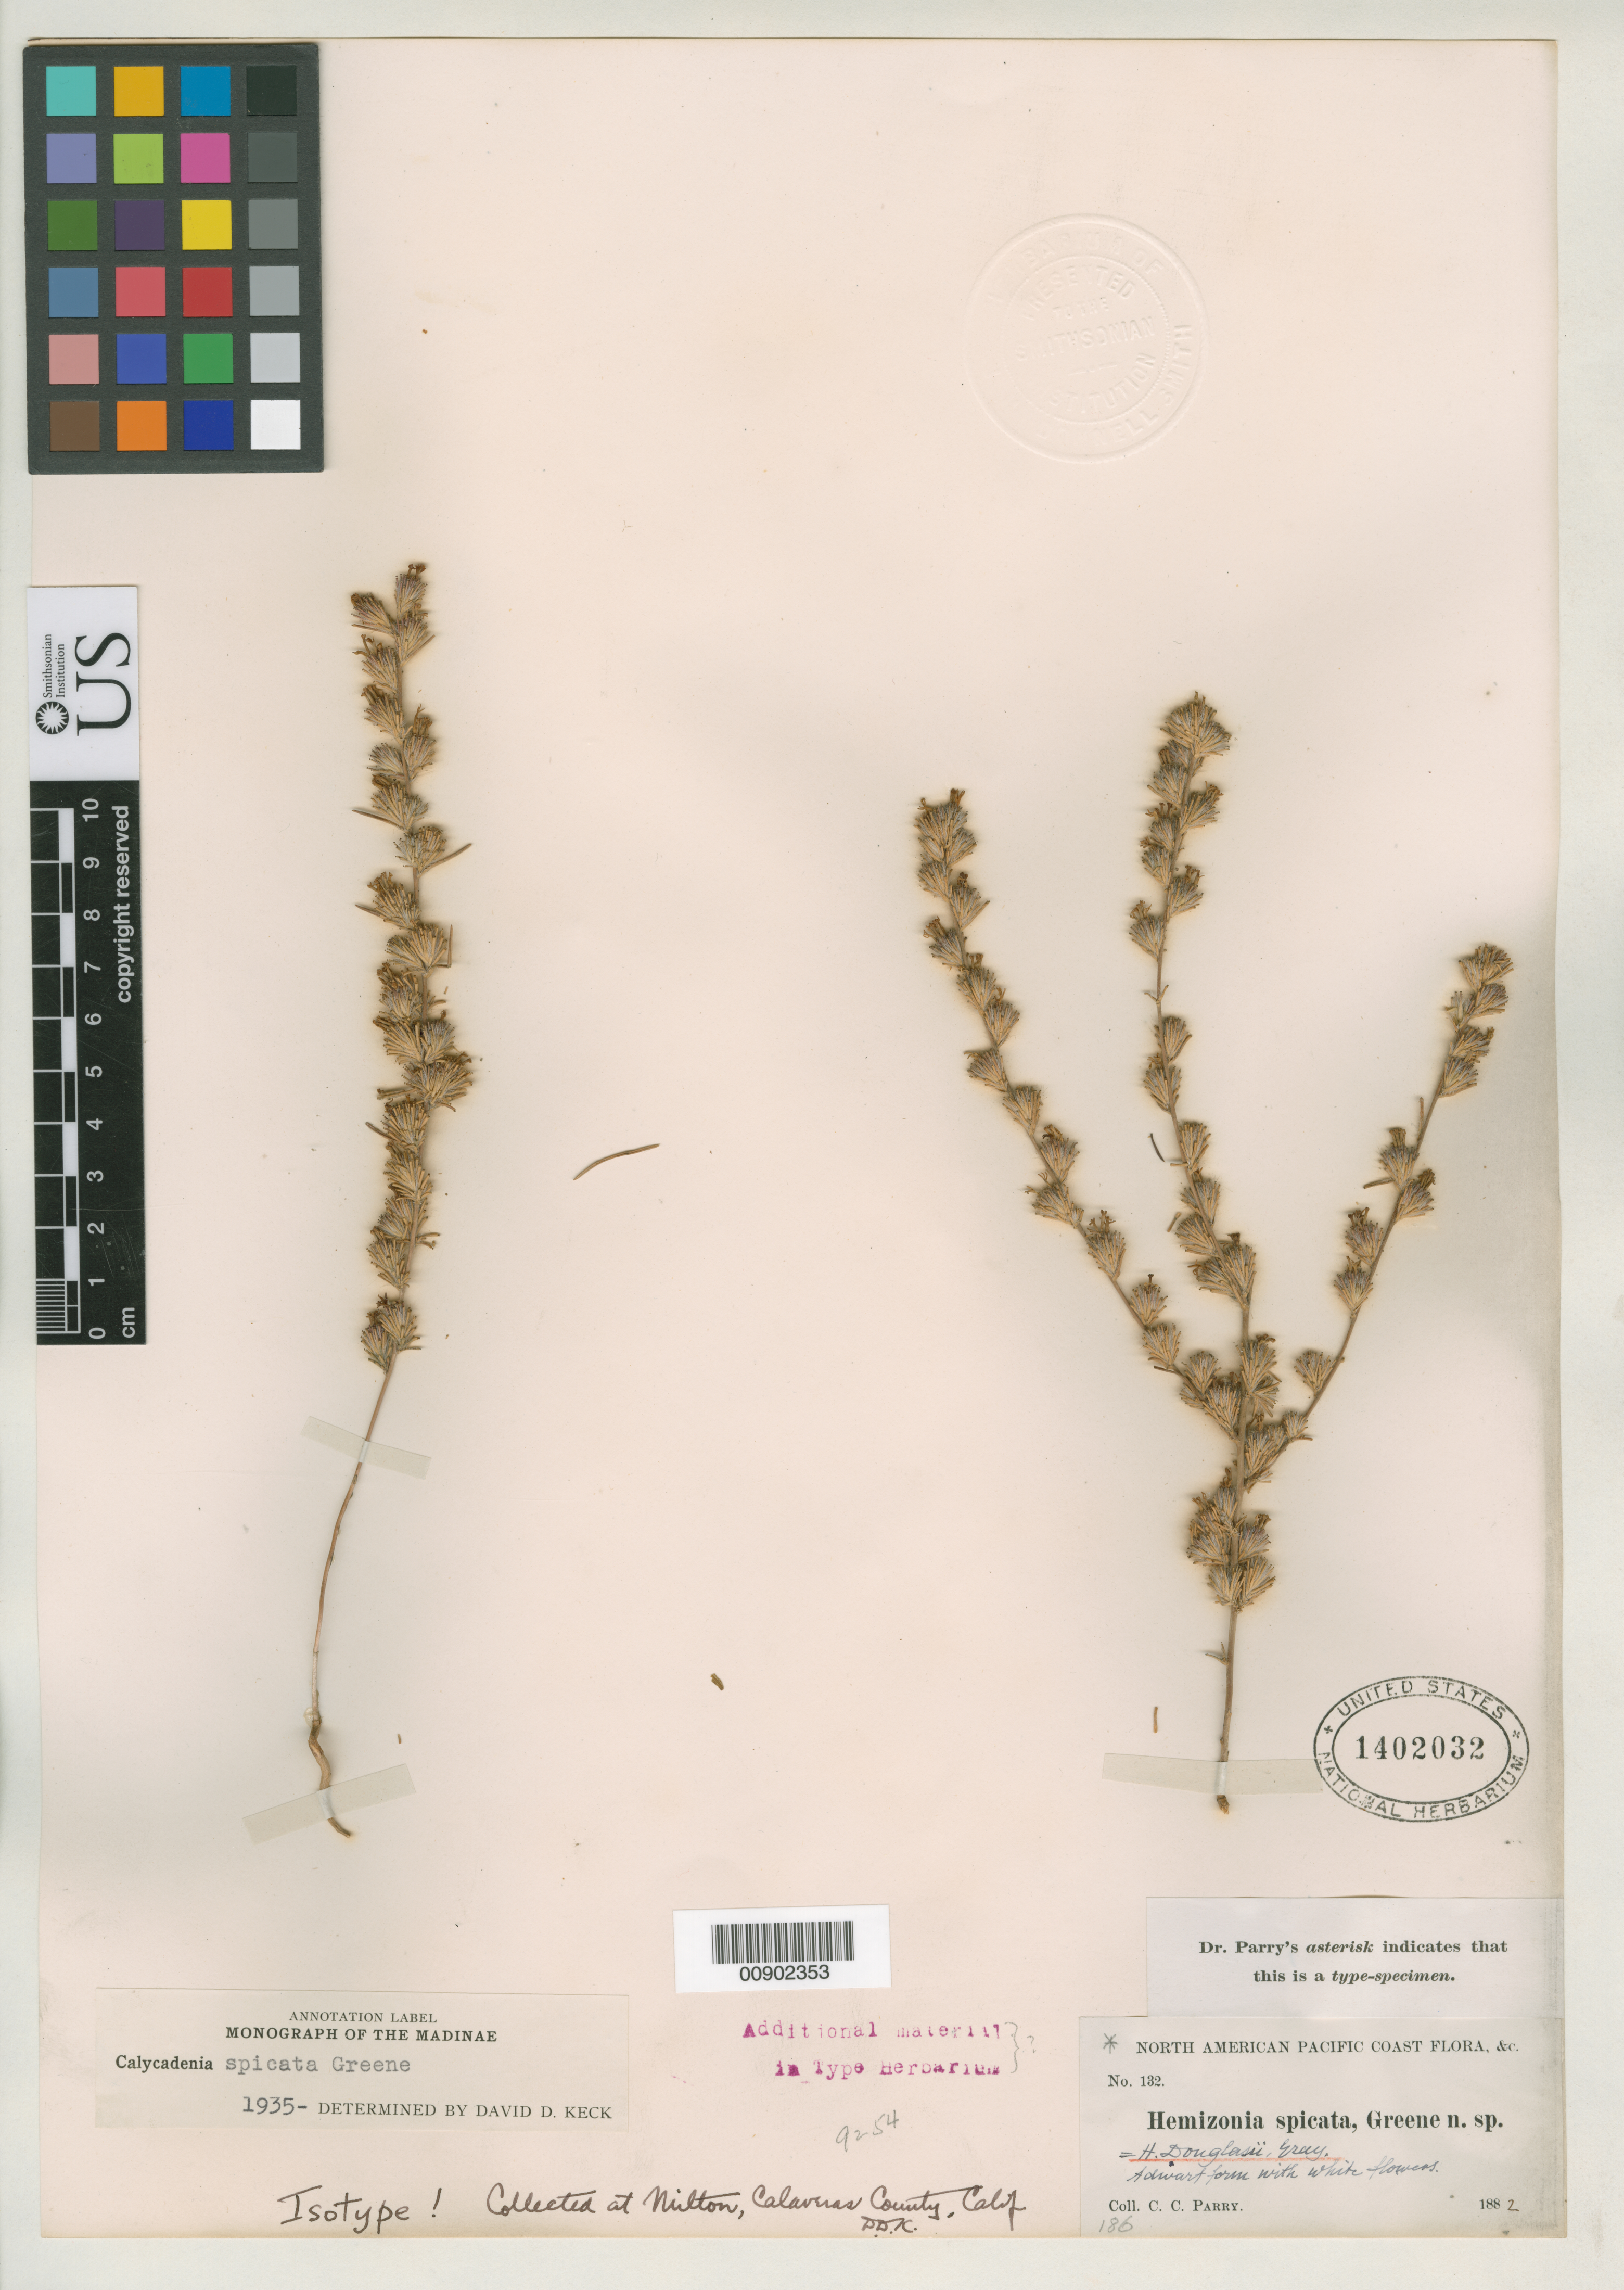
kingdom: Plantae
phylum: Tracheophyta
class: Magnoliopsida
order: Asterales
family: Asteraceae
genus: Hemizonia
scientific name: Hemizonia spicata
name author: Greene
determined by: Keck, David D.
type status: Possible Type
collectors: C. C. Parry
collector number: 132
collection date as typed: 1882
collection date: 1882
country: United States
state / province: California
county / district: San Joaquin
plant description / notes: Annotated as isotype by Keck, but protologue cites collection date of Oct. 1881, whereas date on this specimen is 1882.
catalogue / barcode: US 1402032